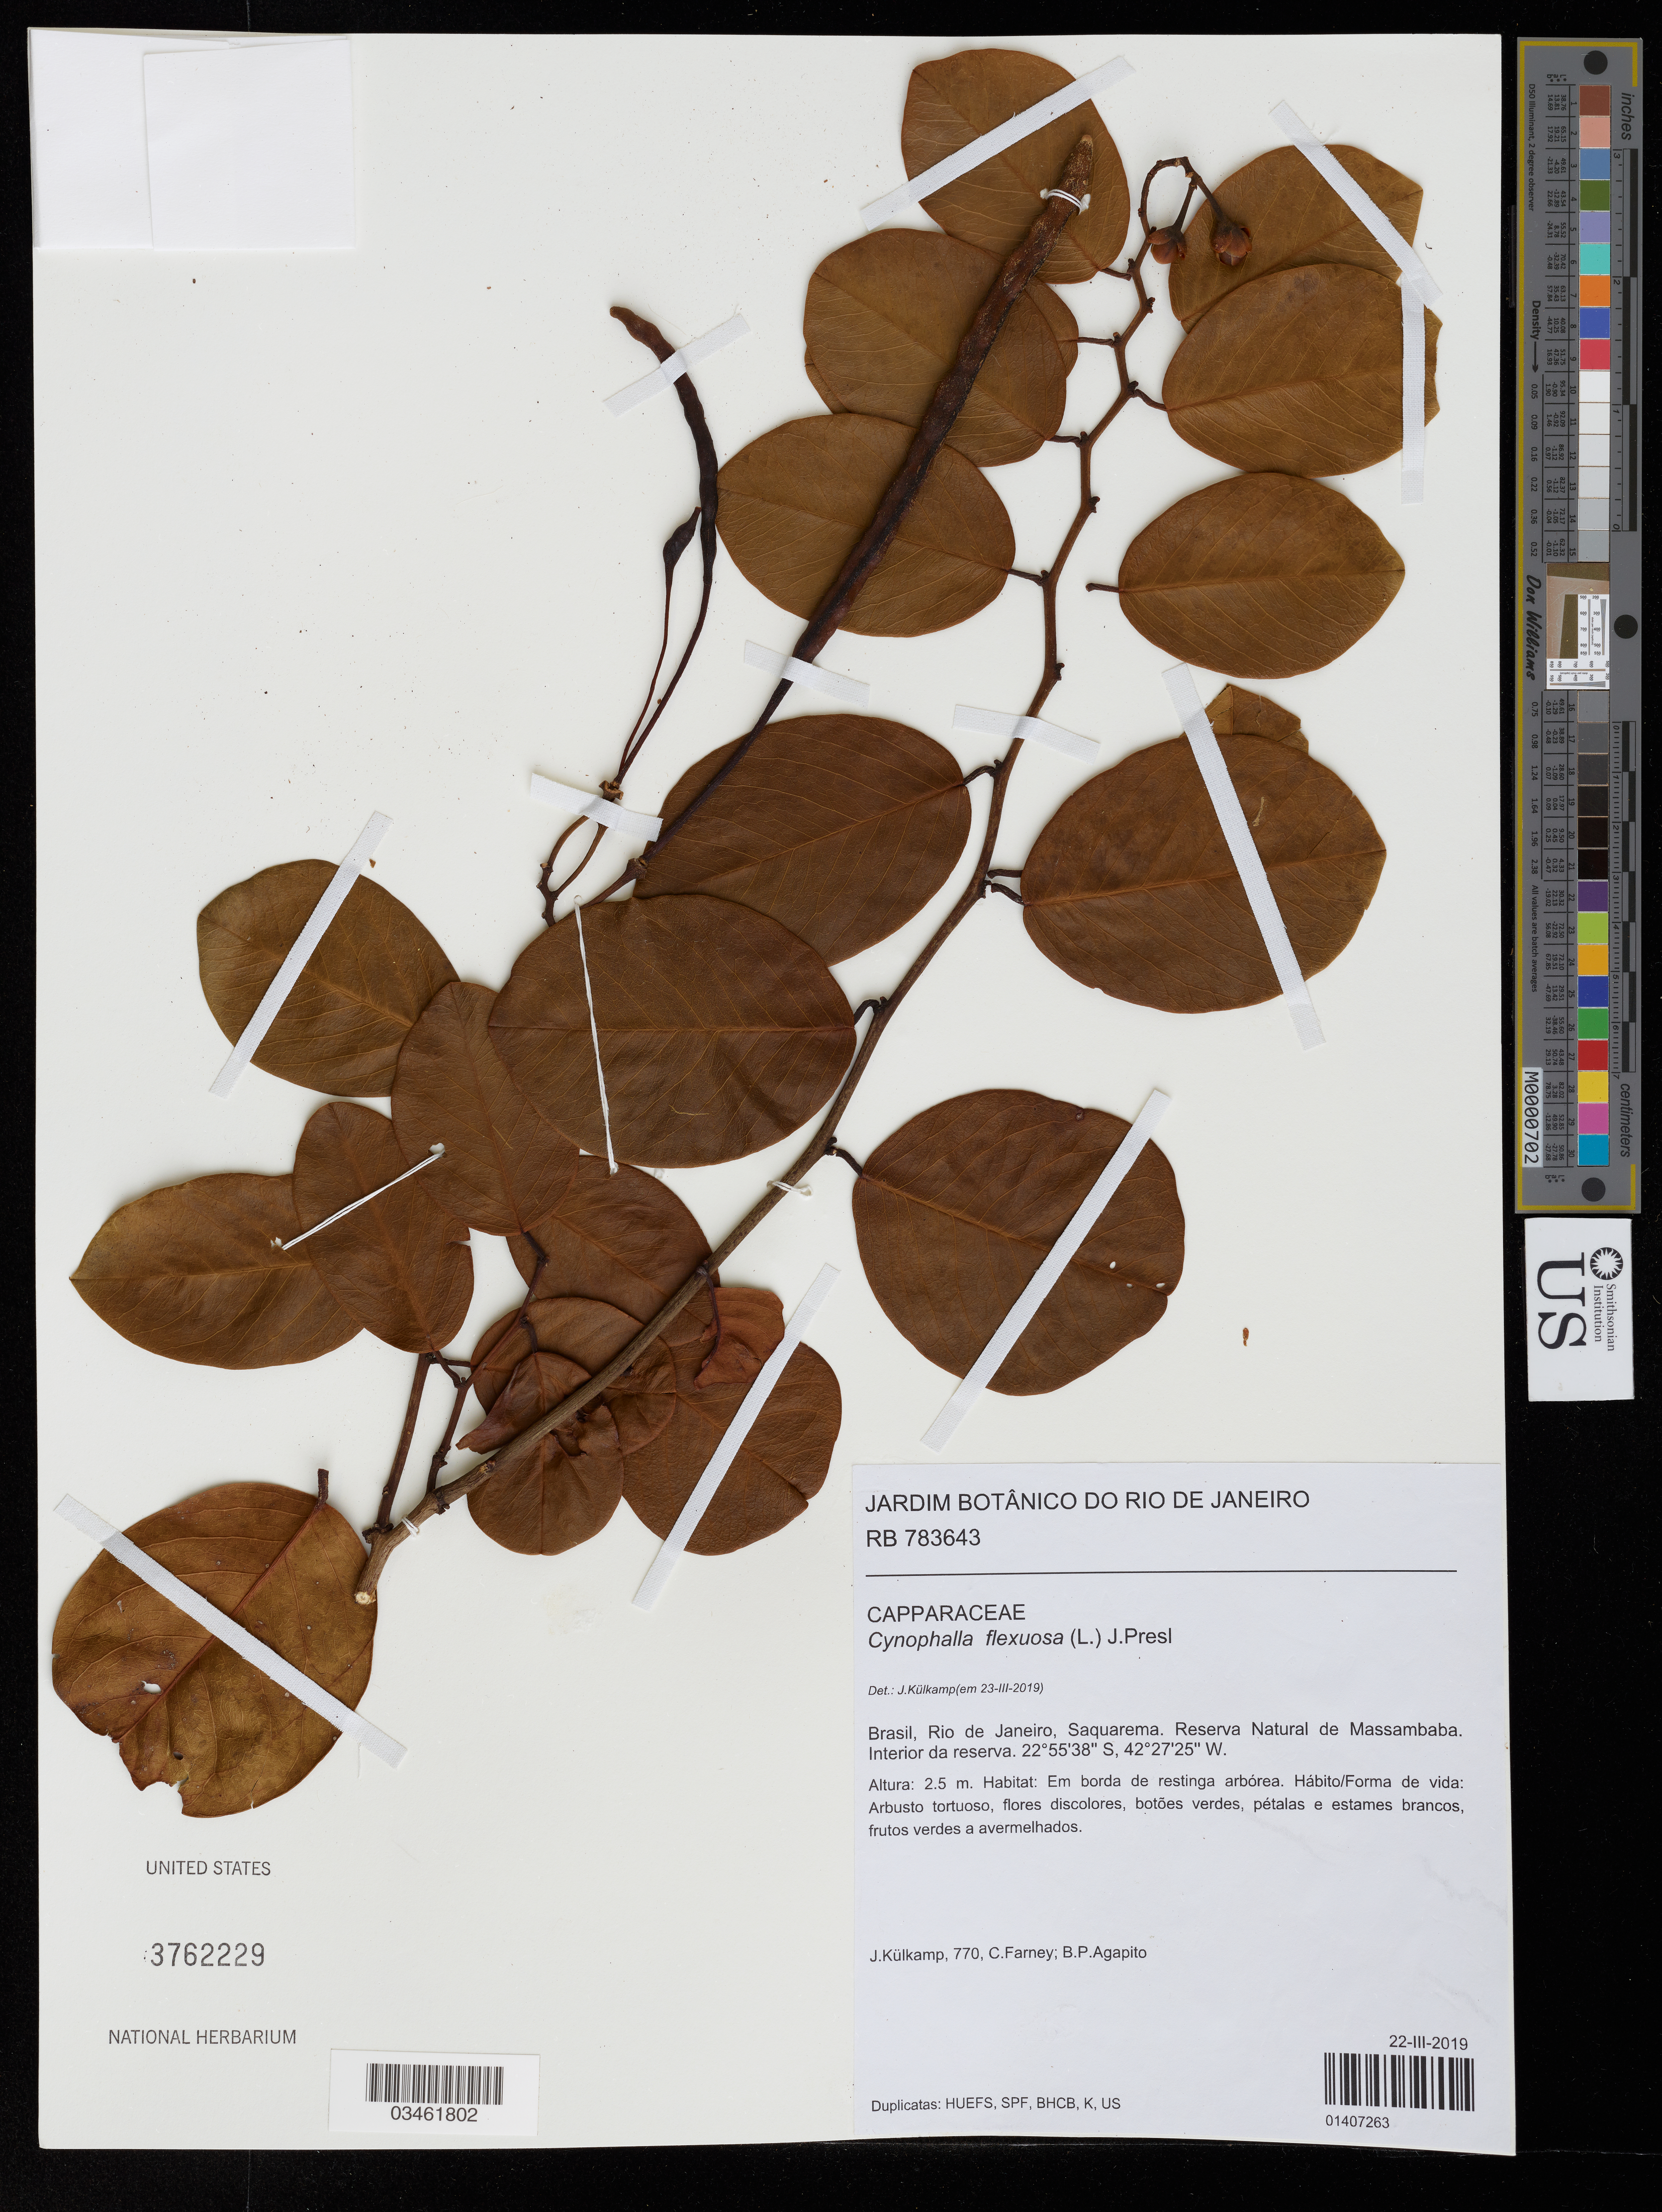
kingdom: Plantae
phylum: Tracheophyta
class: Magnoliopsida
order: Brassicales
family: Capparaceae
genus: Cynophalla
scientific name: Cynophalla flexuosa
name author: (L.) J. Presl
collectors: J. Külkamp, C. Farney & B. Agapito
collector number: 770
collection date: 2019-03-22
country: Brazil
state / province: Rio de Janeiro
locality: Brasil, Saquarema. Reserva Natural de Massambaba. Interior da reserva.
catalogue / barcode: US 3762229